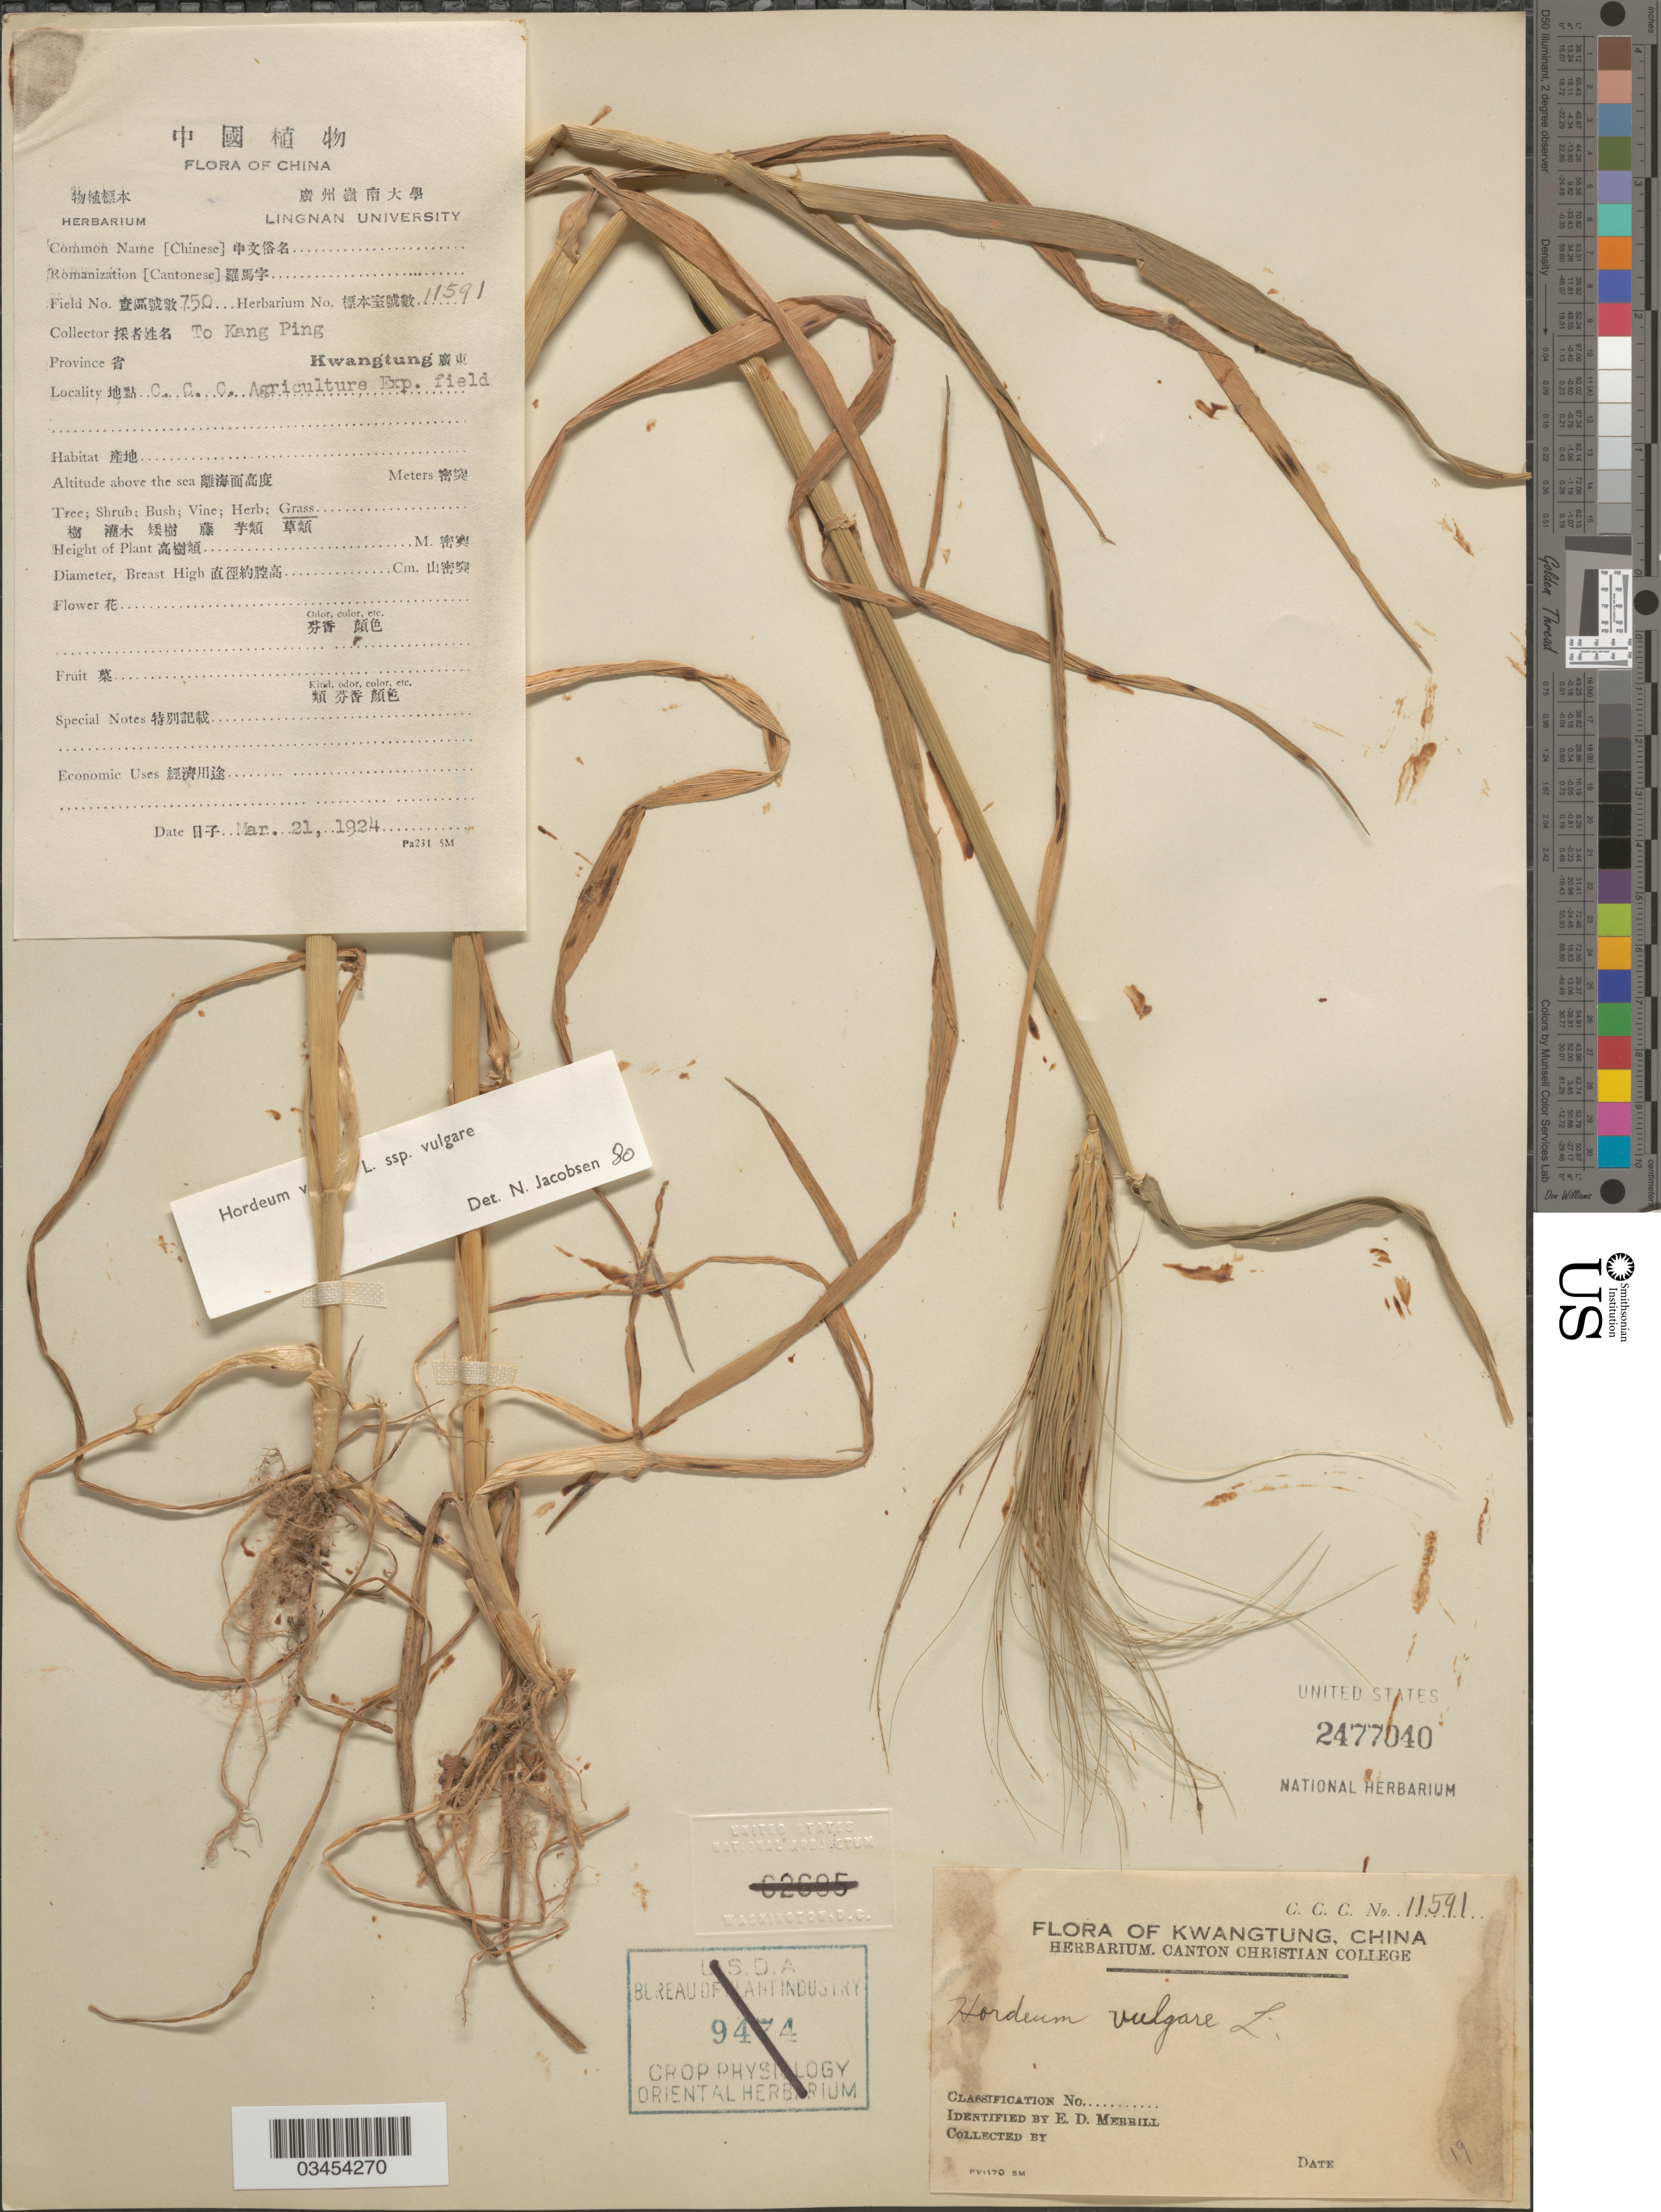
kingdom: Plantae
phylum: Tracheophyta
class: Liliopsida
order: Poales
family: Poaceae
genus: Hordeum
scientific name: Hordeum vulgare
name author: L.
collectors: T. Ping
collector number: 750/11591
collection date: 1924-03-21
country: China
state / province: Guangdong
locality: Province Kwangtung. C. C. C. Agriculture Exp. field.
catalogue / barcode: US 2477040